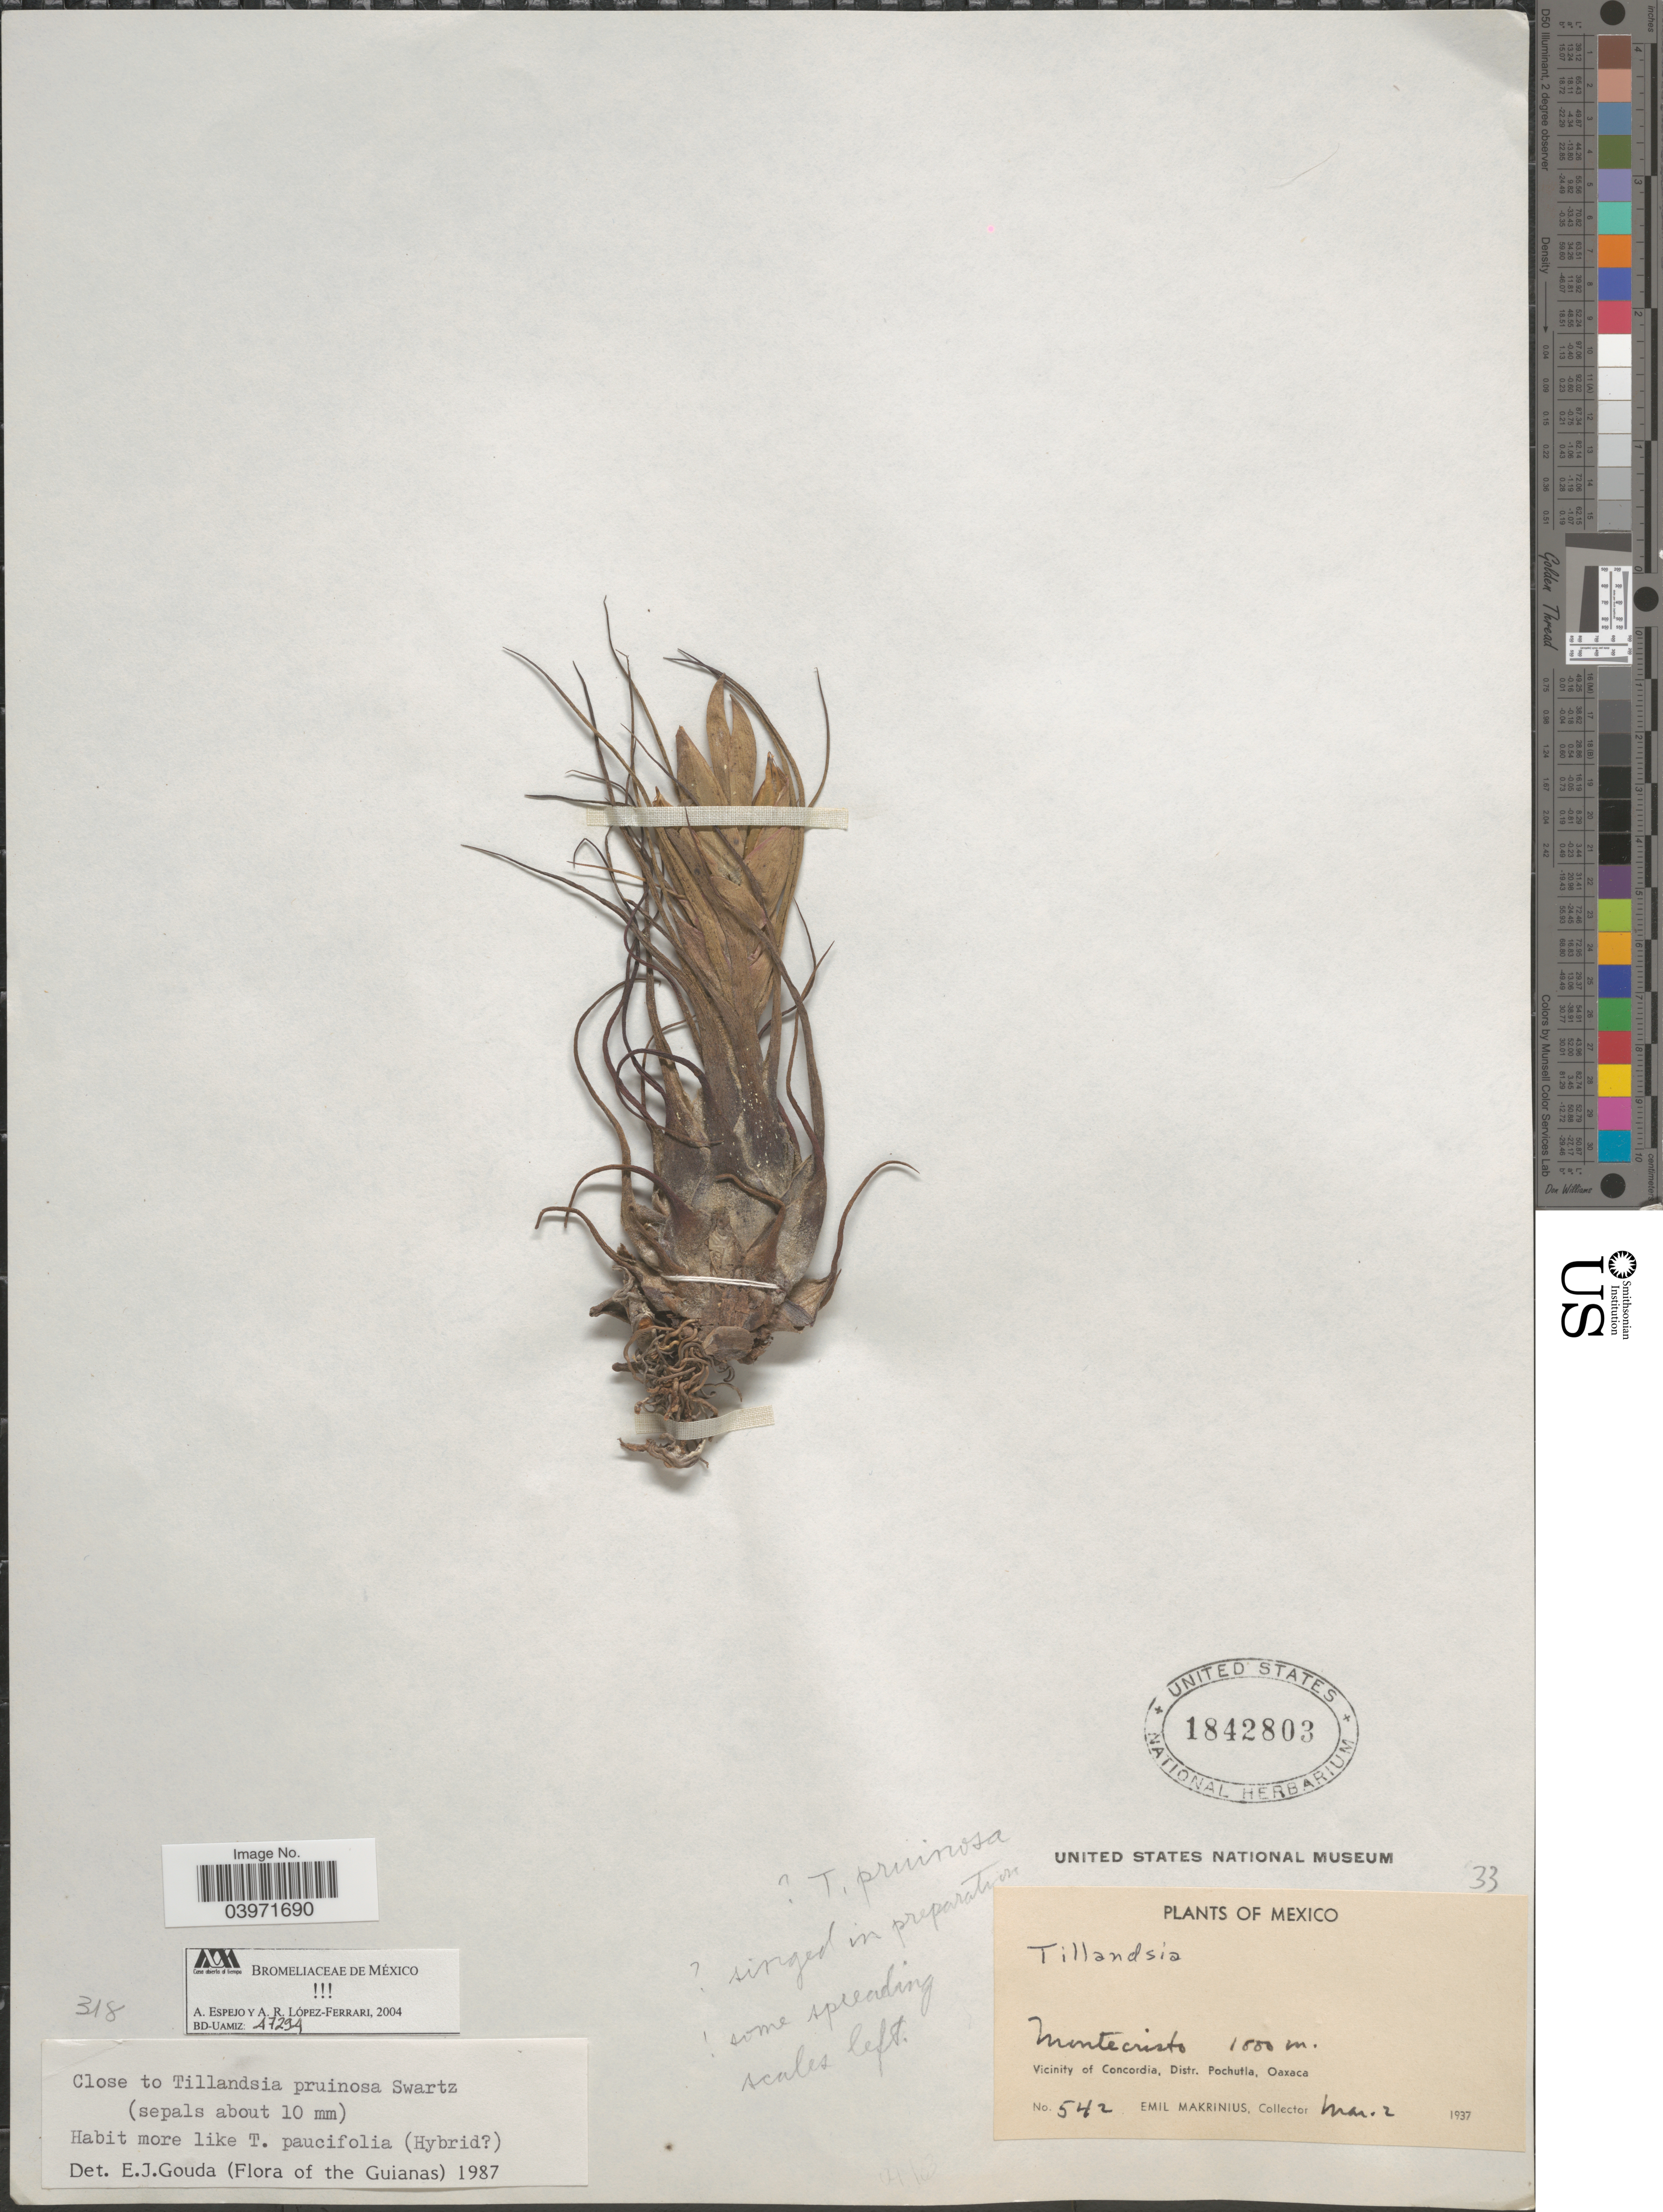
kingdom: Plantae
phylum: Tracheophyta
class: Liliopsida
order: Poales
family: Bromeliaceae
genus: Tillandsia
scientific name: Tillandsia pruinosa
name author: Sw.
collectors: E. Markrinius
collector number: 542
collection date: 1937-03-02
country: Mexico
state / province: Oaxaca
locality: Monte Cristo. Vicinity of Concordia, Distr. Pochutla.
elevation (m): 1000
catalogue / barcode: US 1842803